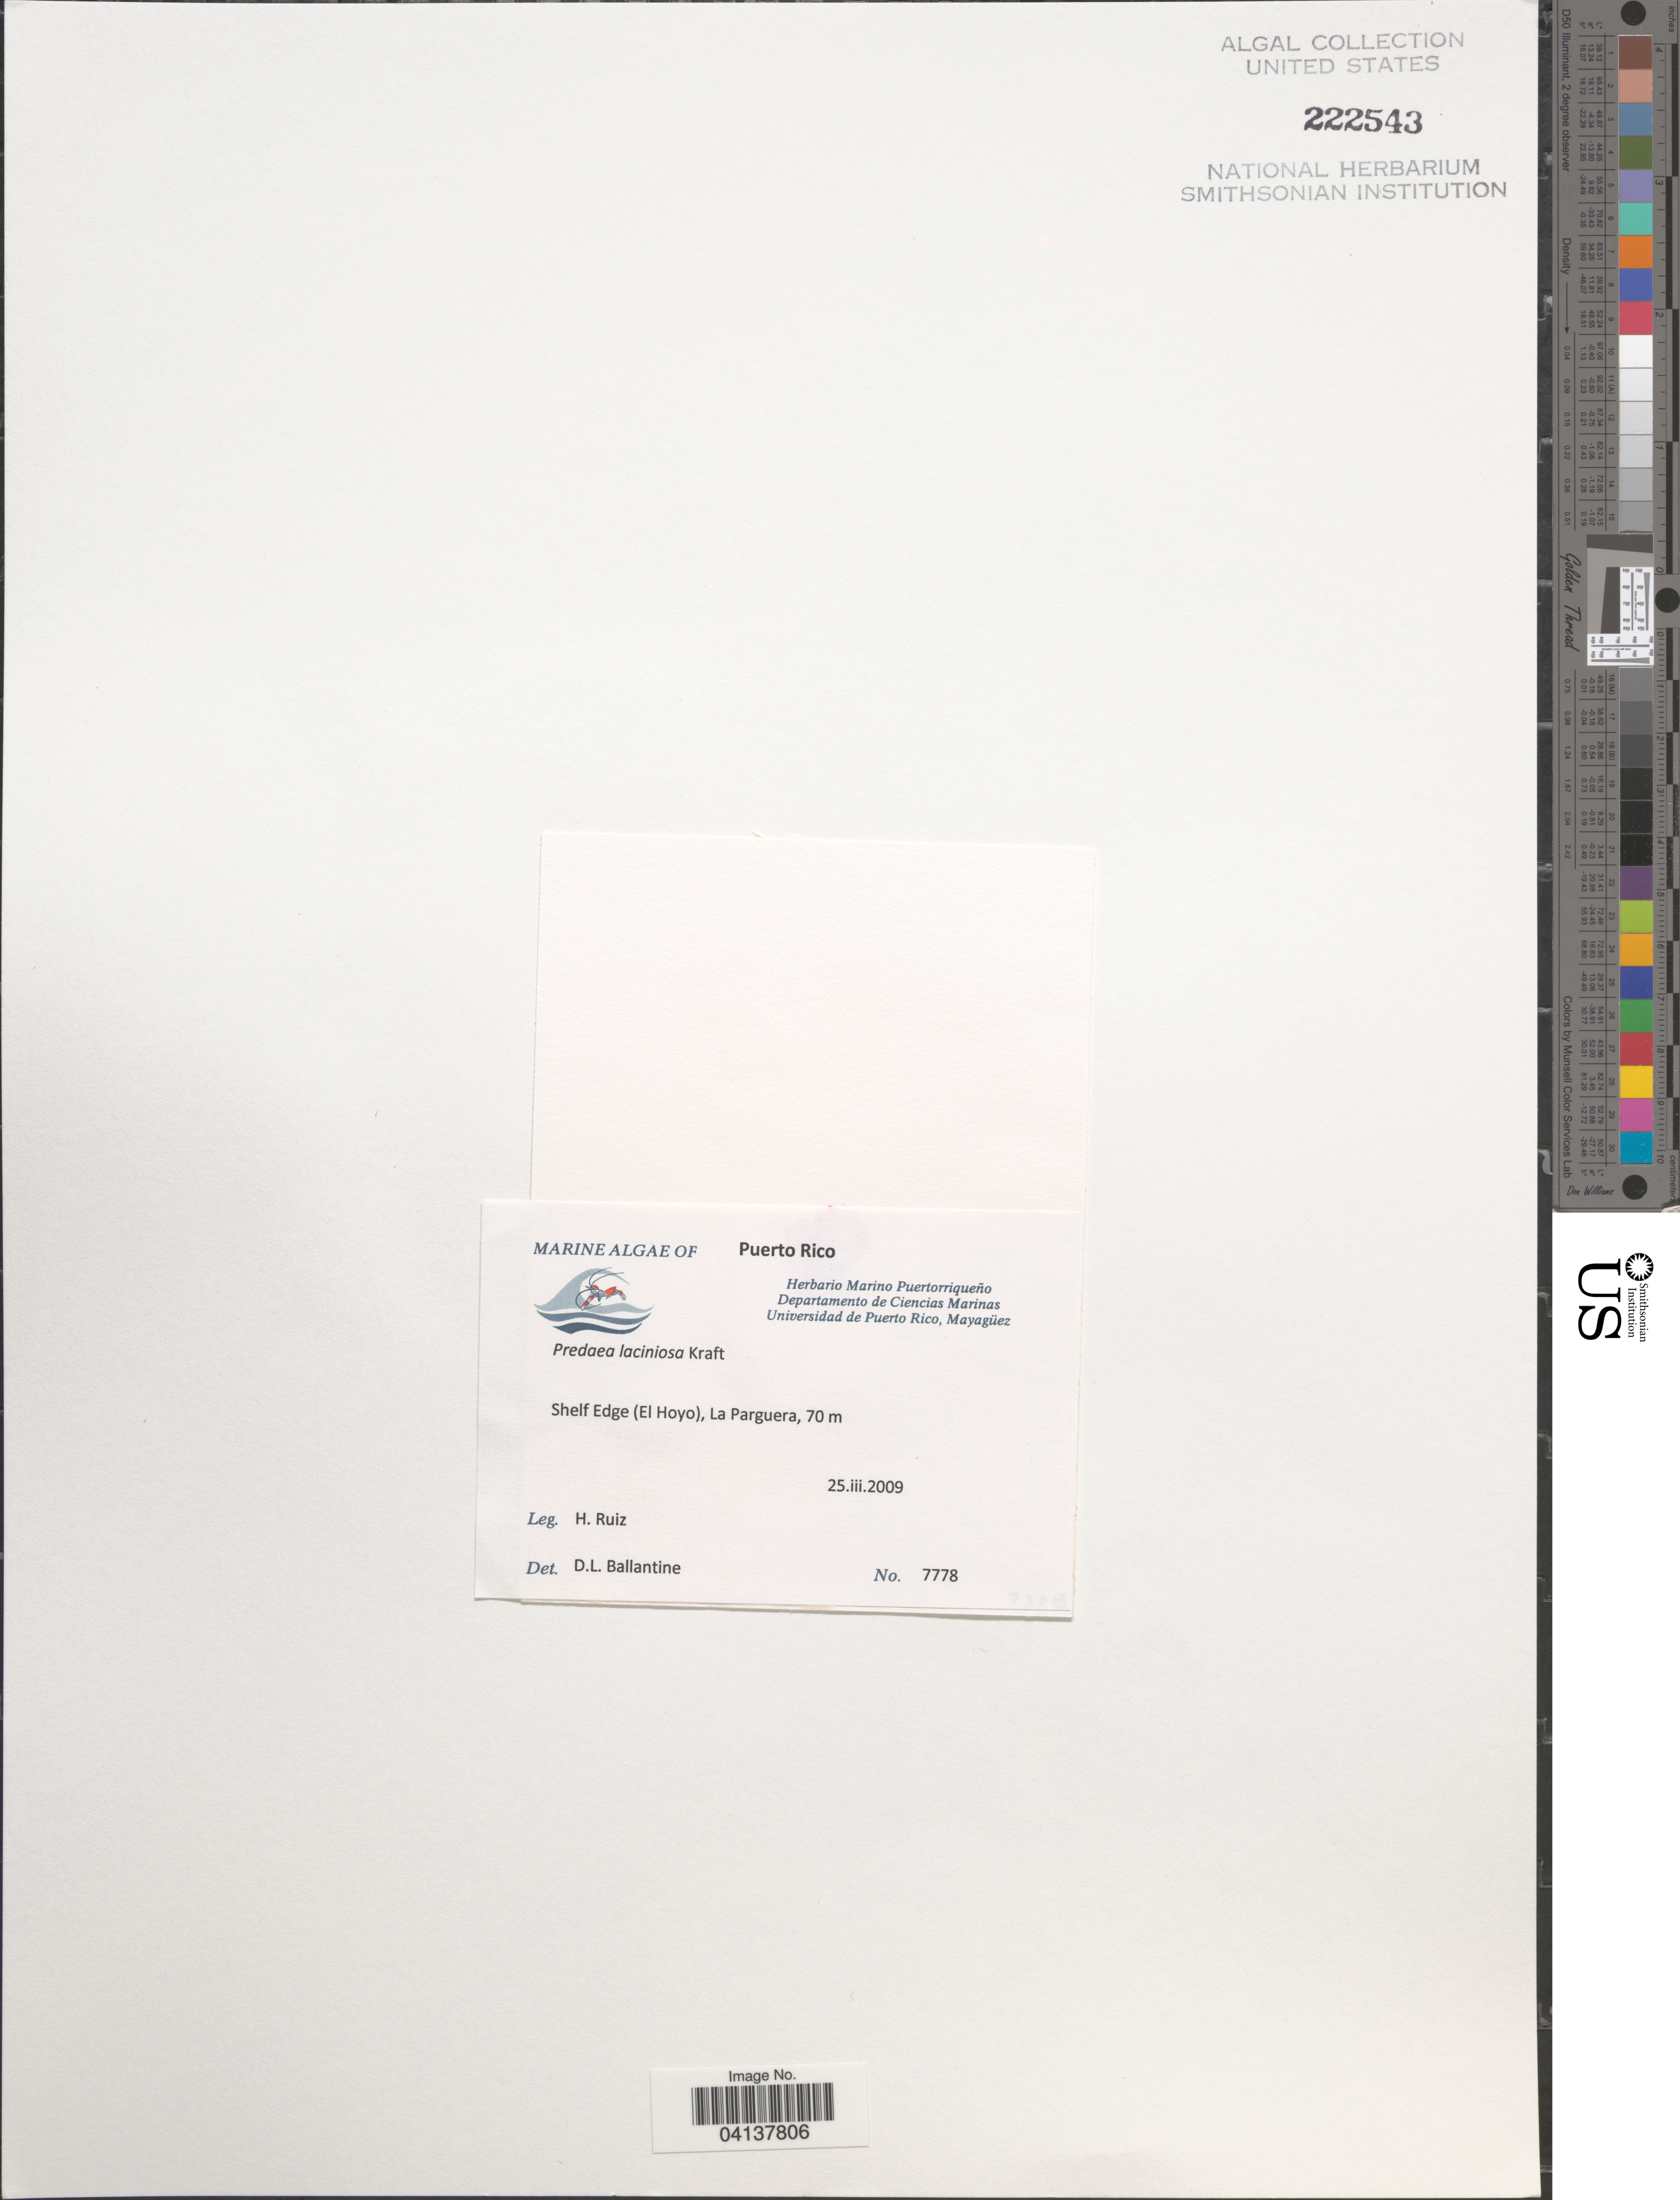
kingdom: Plantae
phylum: Rhodophyta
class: Florideophyceae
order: Nemastomatales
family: Nemastomataceae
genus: Predaea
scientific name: Predaea laciniosa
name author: G.T.Kraft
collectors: H. Ruiz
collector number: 7778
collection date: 2009-03-25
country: Puerto Rico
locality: Shelf Edge (El Hoyo), La Parguera.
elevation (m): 70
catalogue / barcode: US 222543